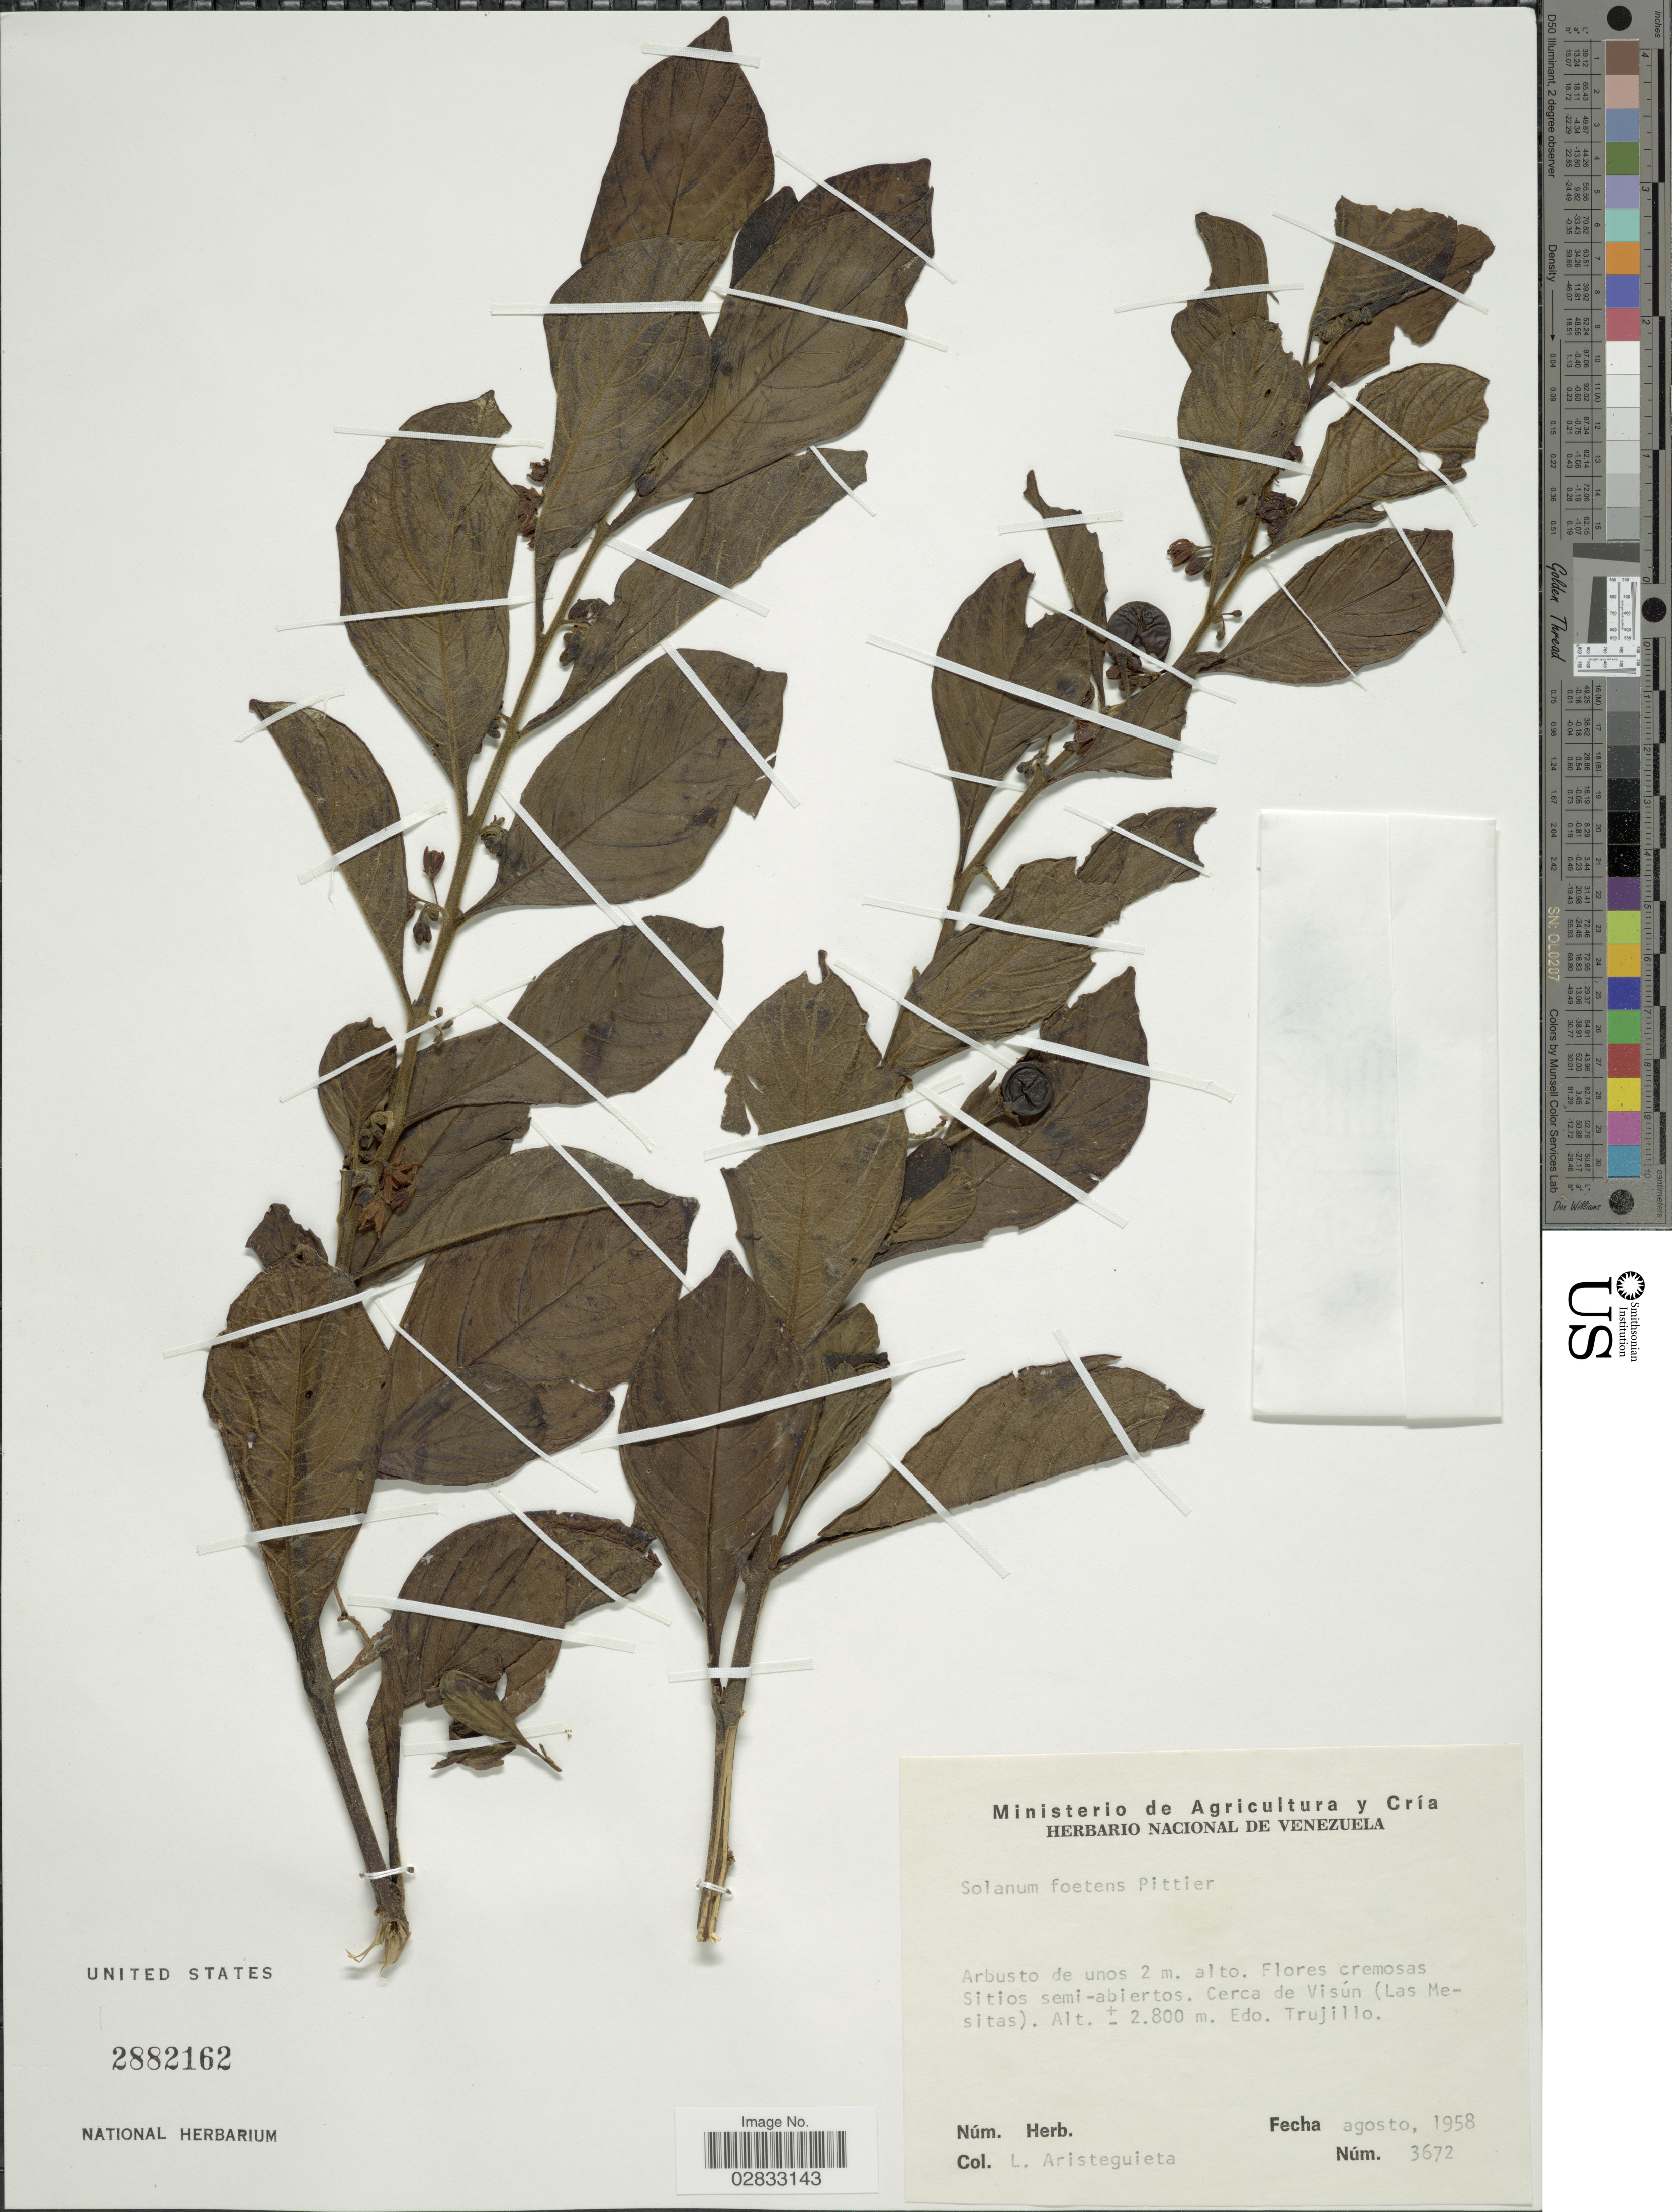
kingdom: Plantae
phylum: Tracheophyta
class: Magnoliopsida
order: Solanales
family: Solanaceae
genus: Solanum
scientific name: Solanum foetens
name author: Pittier ex S. Knapp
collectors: L. Aristeguieta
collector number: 3672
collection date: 1958-08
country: Venezuela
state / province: Trujillo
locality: Cerca de Visún (Las Mesitas).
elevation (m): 2800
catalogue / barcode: US 2882162